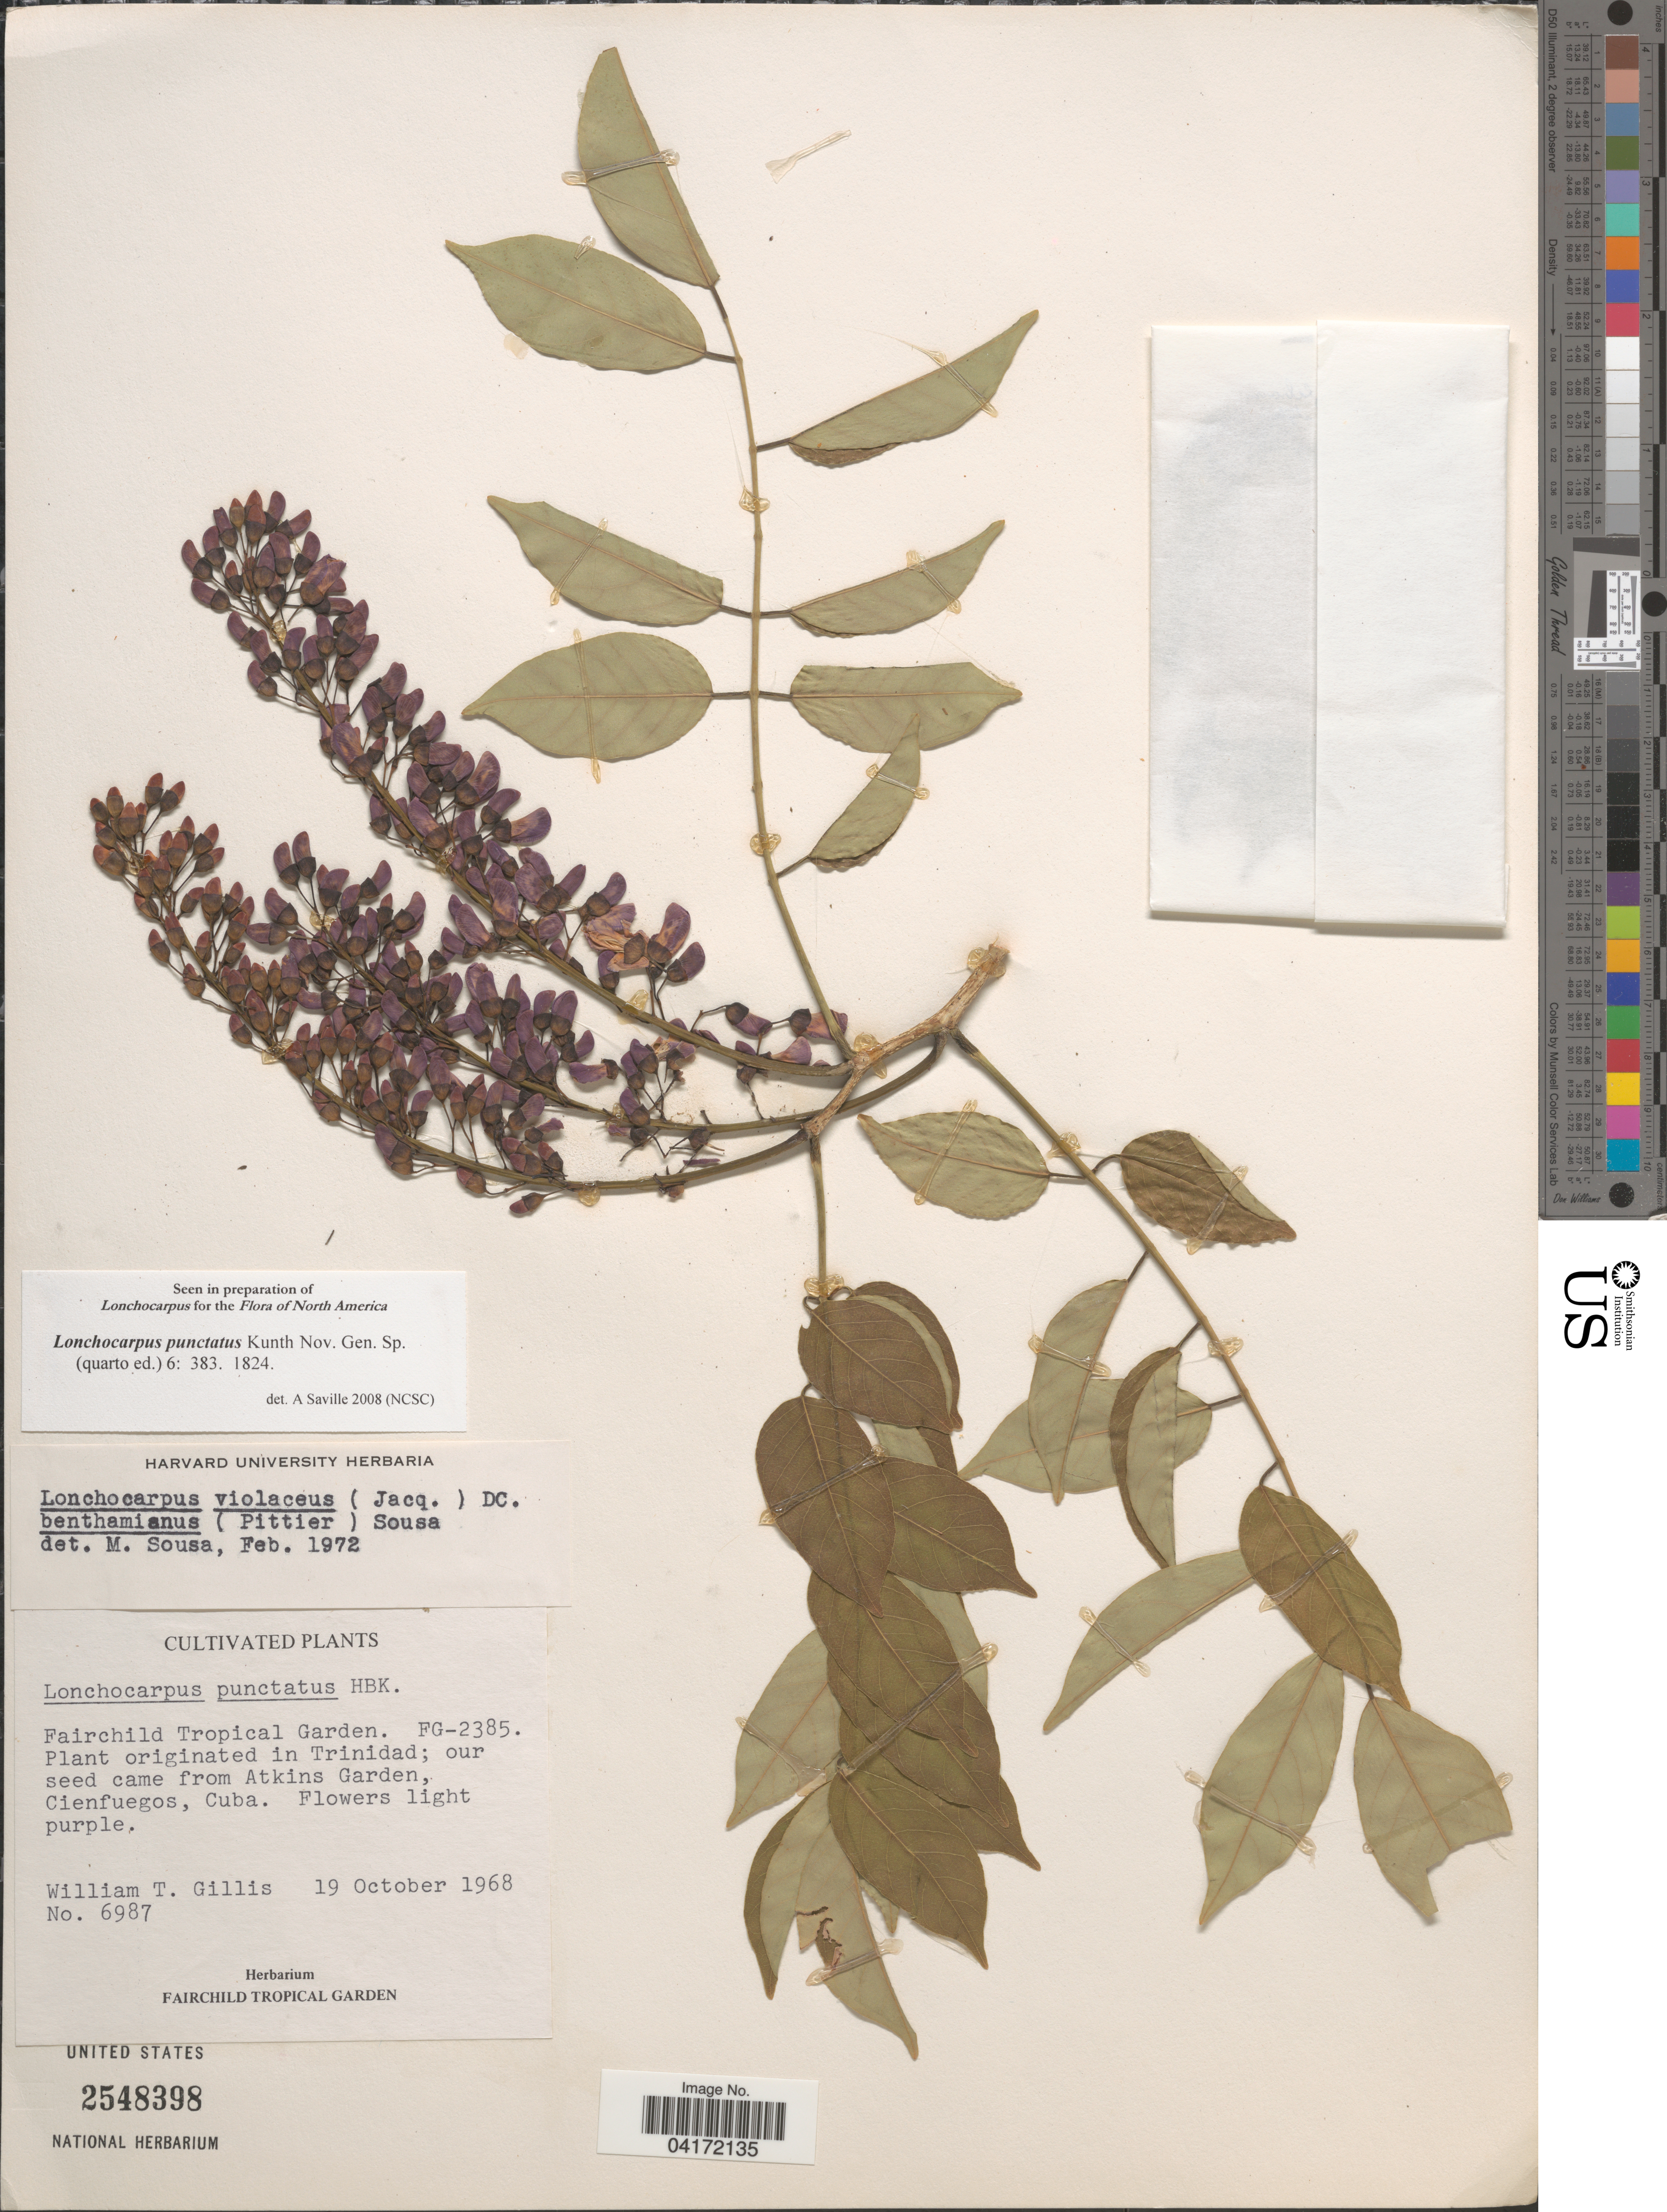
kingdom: Plantae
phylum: Tracheophyta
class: Magnoliopsida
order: Fabales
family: Fabaceae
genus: Lonchocarpus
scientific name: Lonchocarpus punctatus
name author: Kunth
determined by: Saville, A.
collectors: W. T. Gillis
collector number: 6987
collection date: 1968-10-19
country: Cuba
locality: Cultivated. Fairchild Tropical Garden. FG-2385.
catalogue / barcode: US 2548398